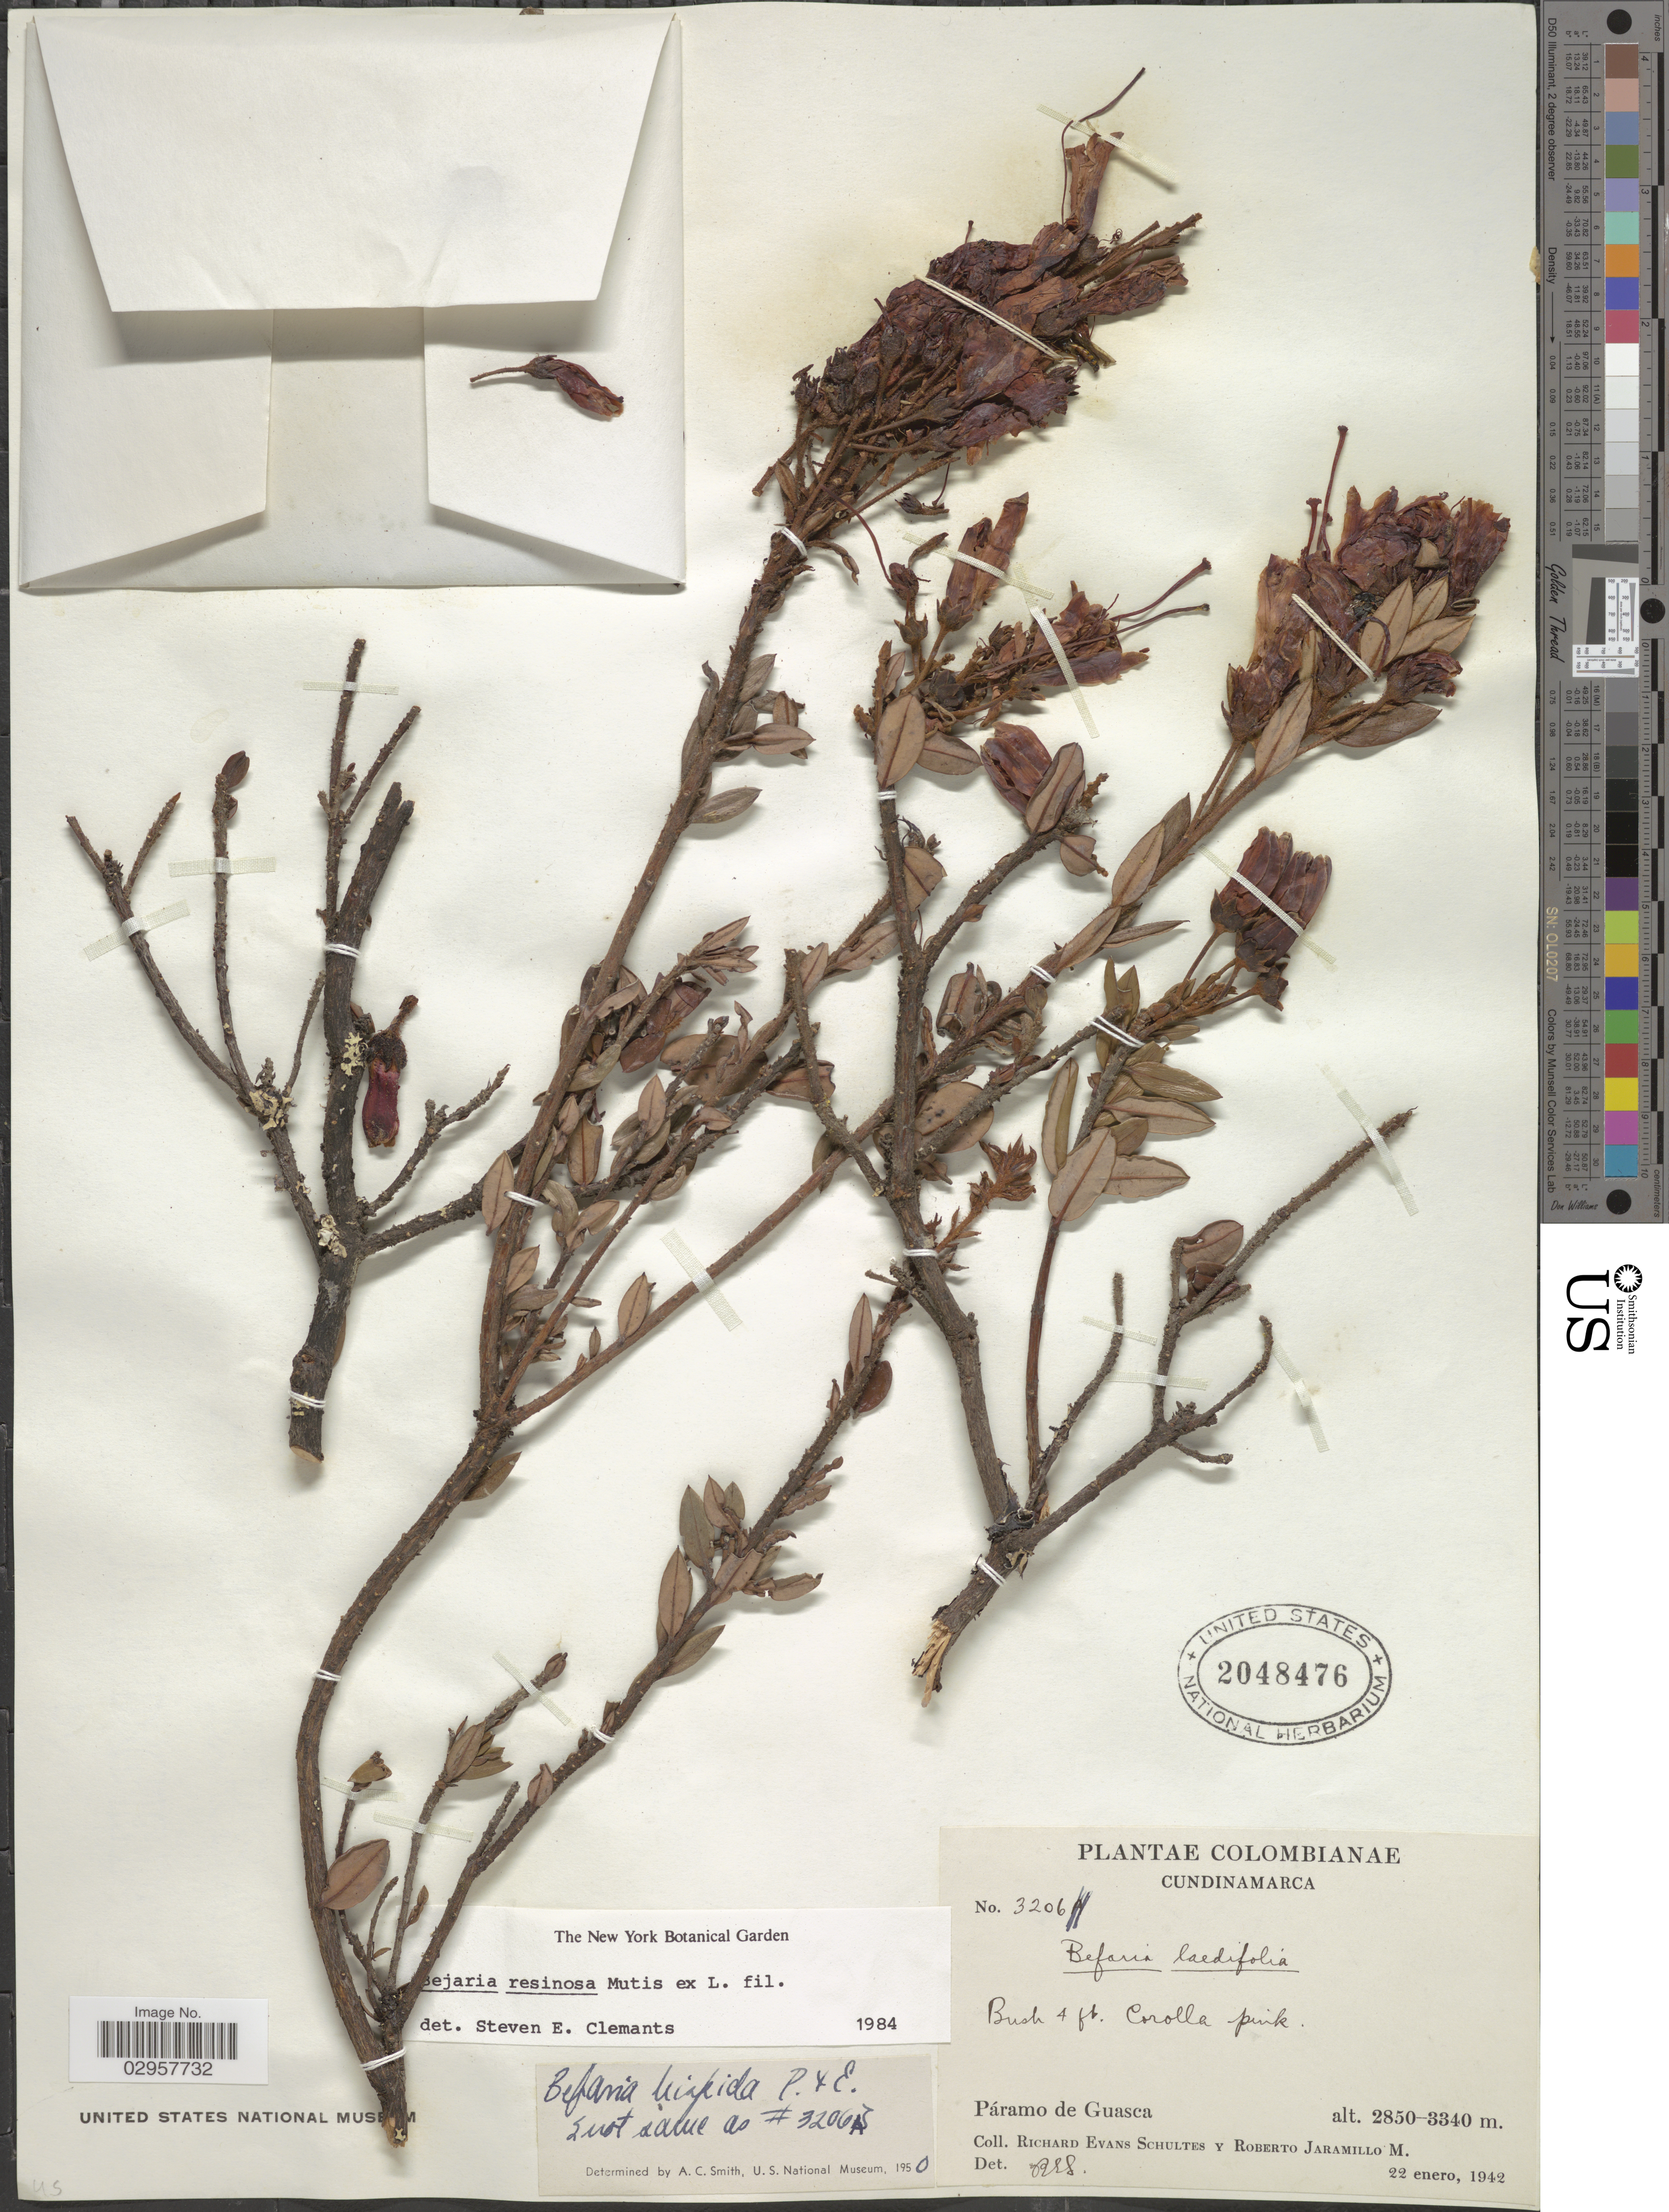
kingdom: Plantae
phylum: Tracheophyta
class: Magnoliopsida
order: Ericales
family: Ericaceae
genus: Befaria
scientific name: Befaria resinosa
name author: Mutis ex L. f.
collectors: R. E. Schultes & R. Jaramillo M.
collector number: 3206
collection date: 1942-01-22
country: Colombia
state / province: Cundinamarca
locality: Páramo de Guasca.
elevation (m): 2850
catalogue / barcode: US 2048476